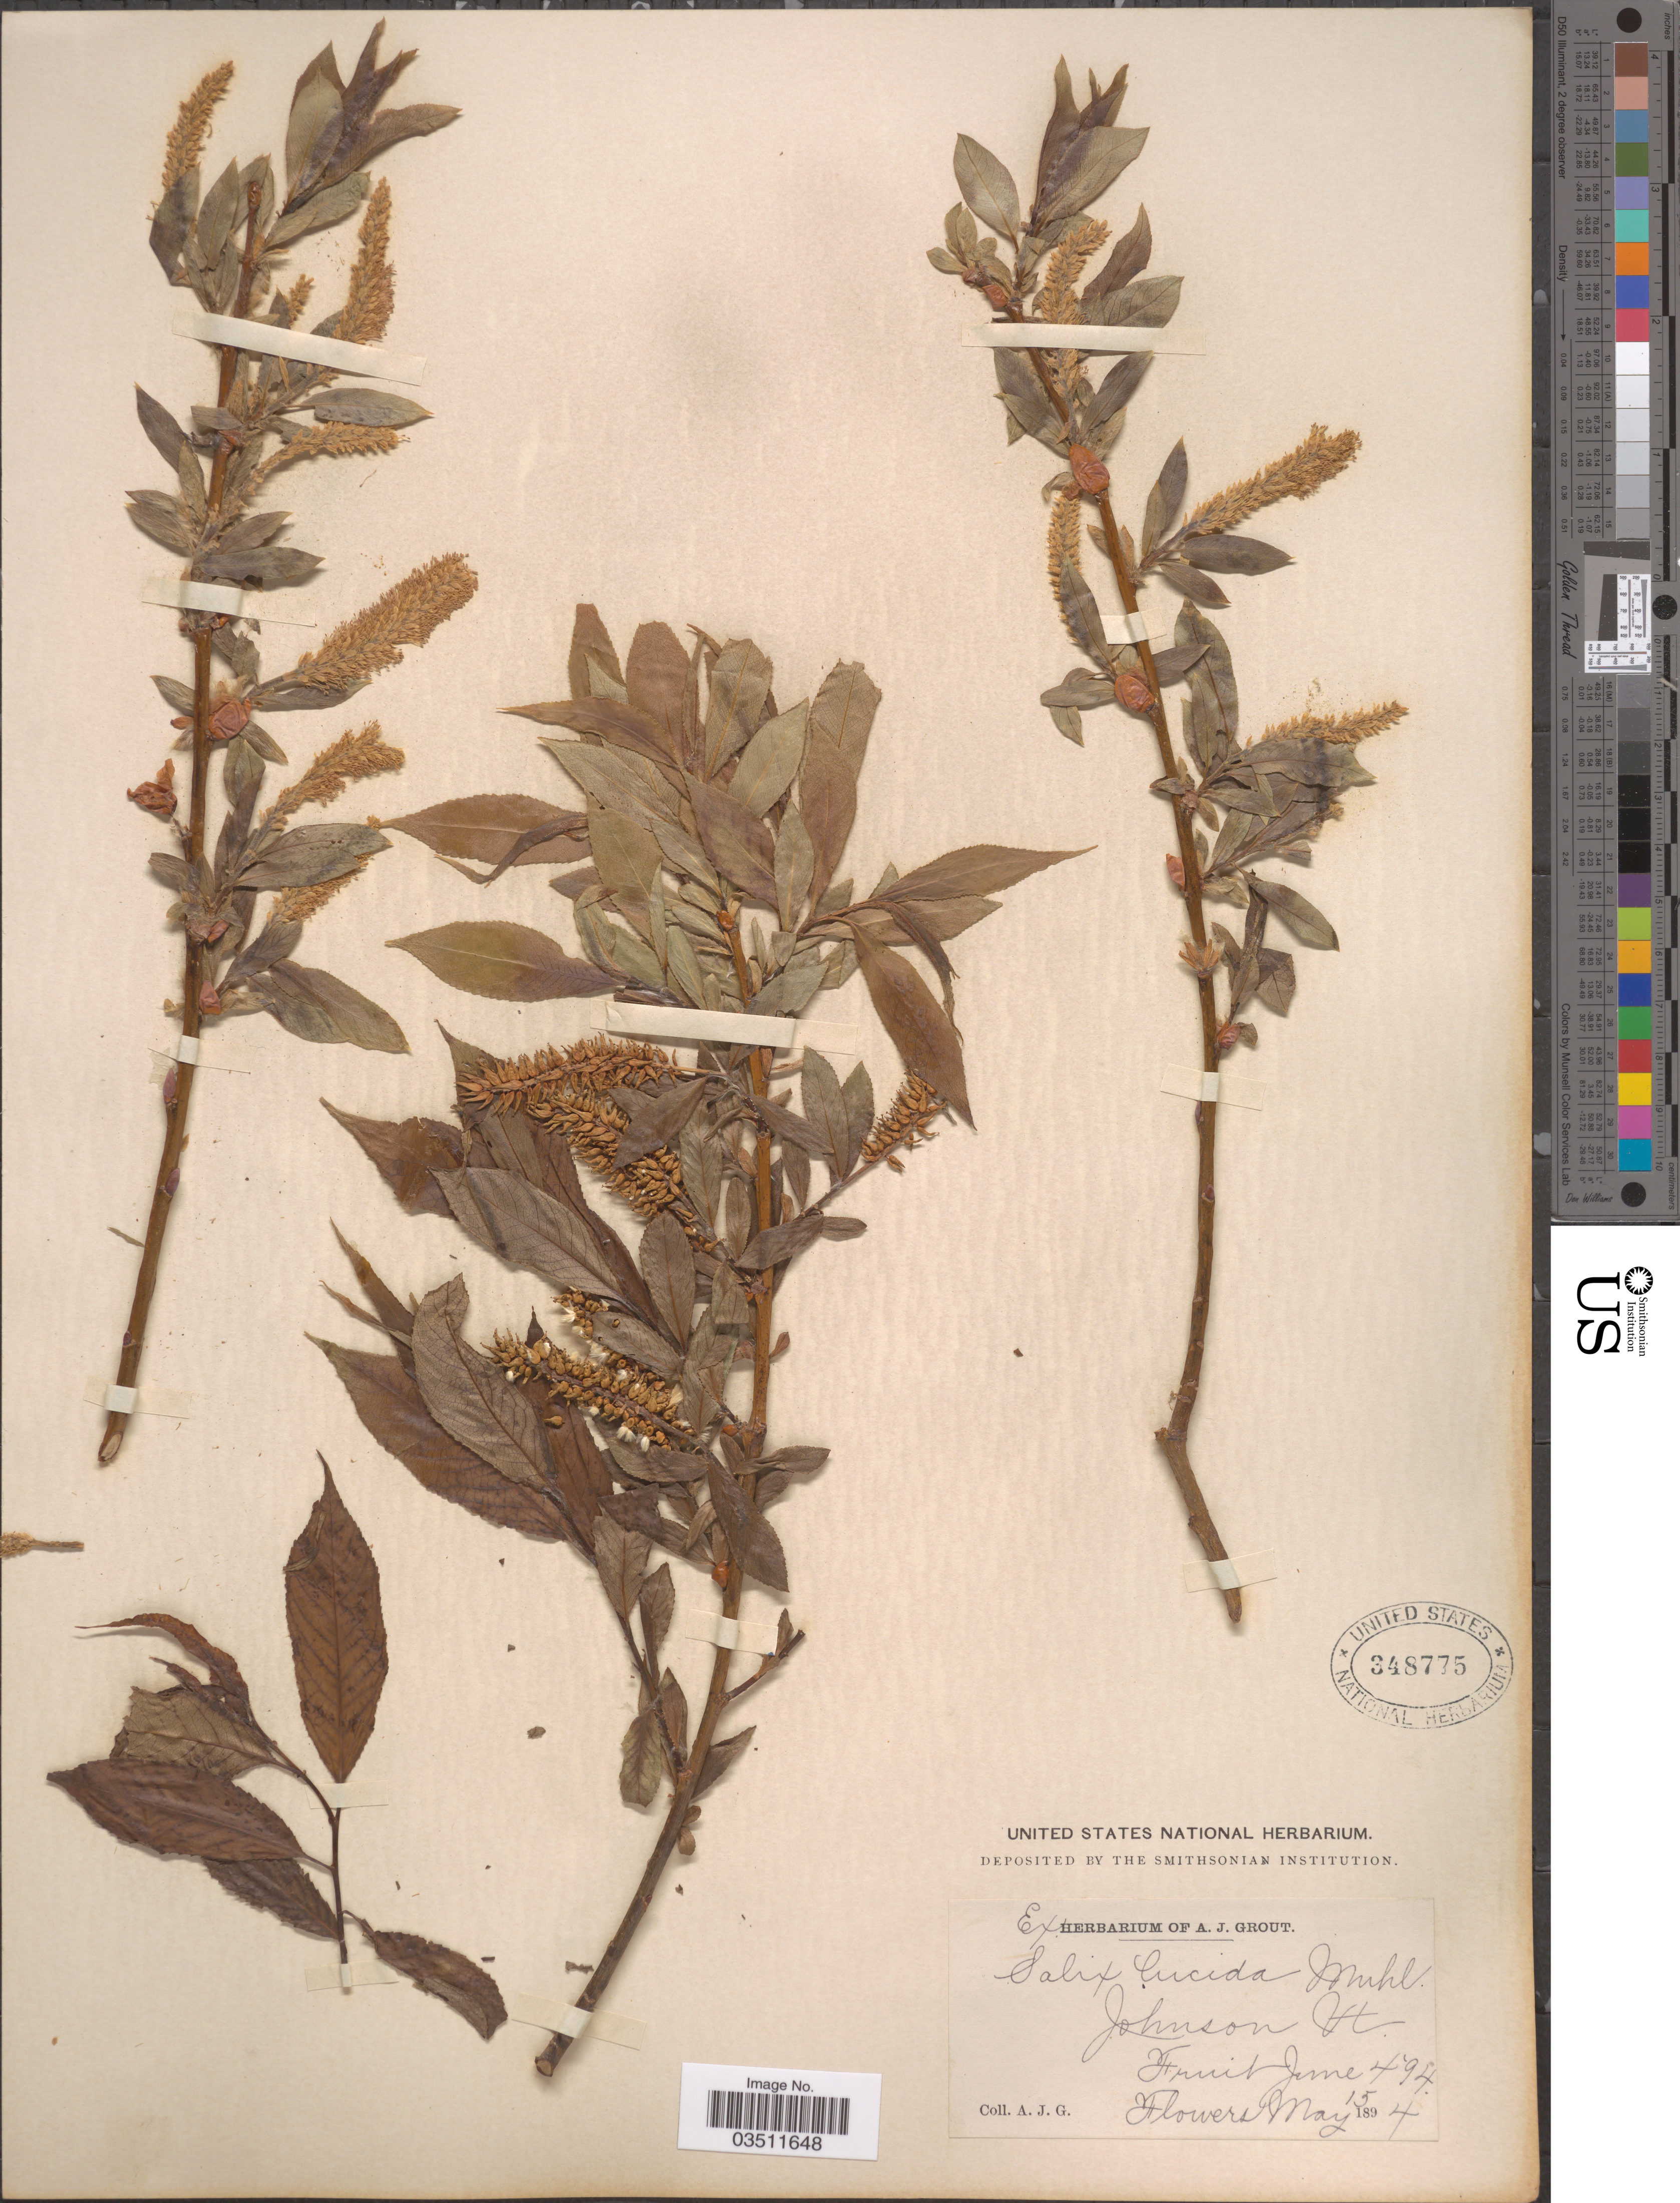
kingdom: Plantae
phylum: Tracheophyta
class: Magnoliopsida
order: Malpighiales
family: Salicaceae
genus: Salix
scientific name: Salix lucida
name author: Muhl.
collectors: A. J. Grout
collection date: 1894-05-15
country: United States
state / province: Vermont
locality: Johnson.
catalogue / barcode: US 348775